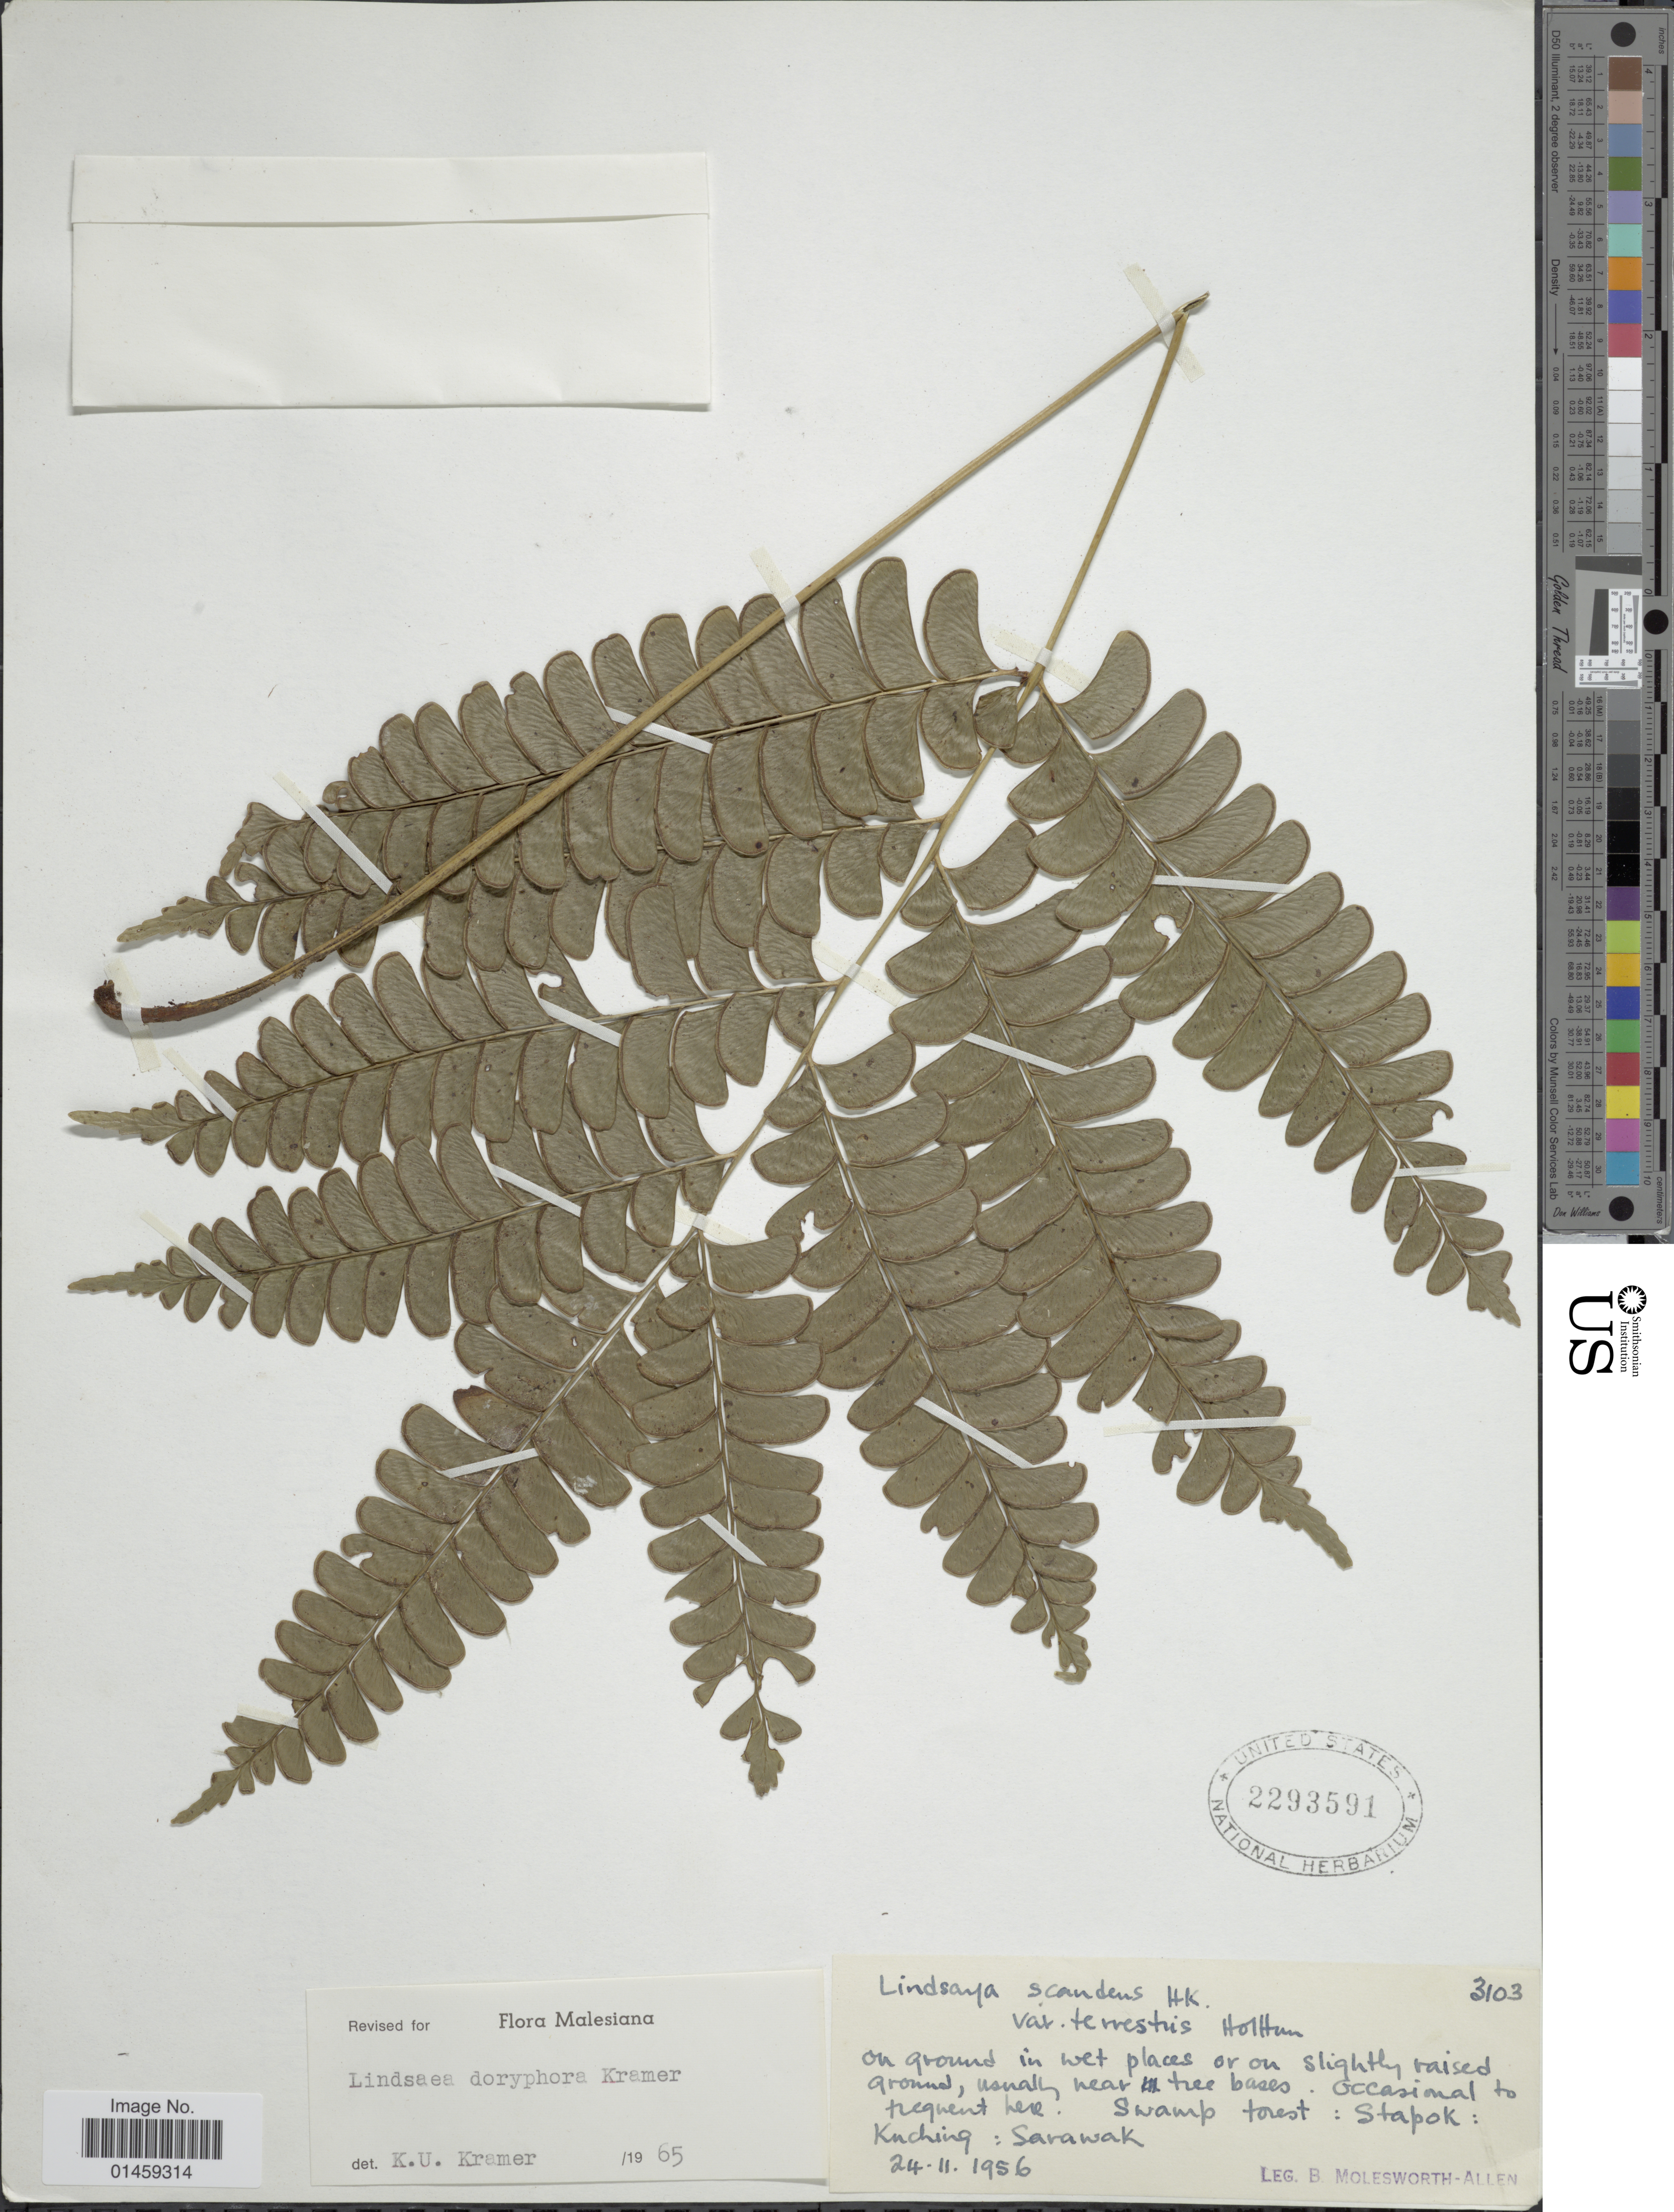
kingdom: Plantae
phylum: Tracheophyta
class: Polypodiopsida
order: Polypodiales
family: Lindsaeaceae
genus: Lindsaea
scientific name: Lindsaea doryphora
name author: K.U. Kramer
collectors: B. E. G. Molesworth-Allen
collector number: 3103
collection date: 1956-11-24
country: Malaysia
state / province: Sarawak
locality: Stapok: Kuching.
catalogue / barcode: US 2293591